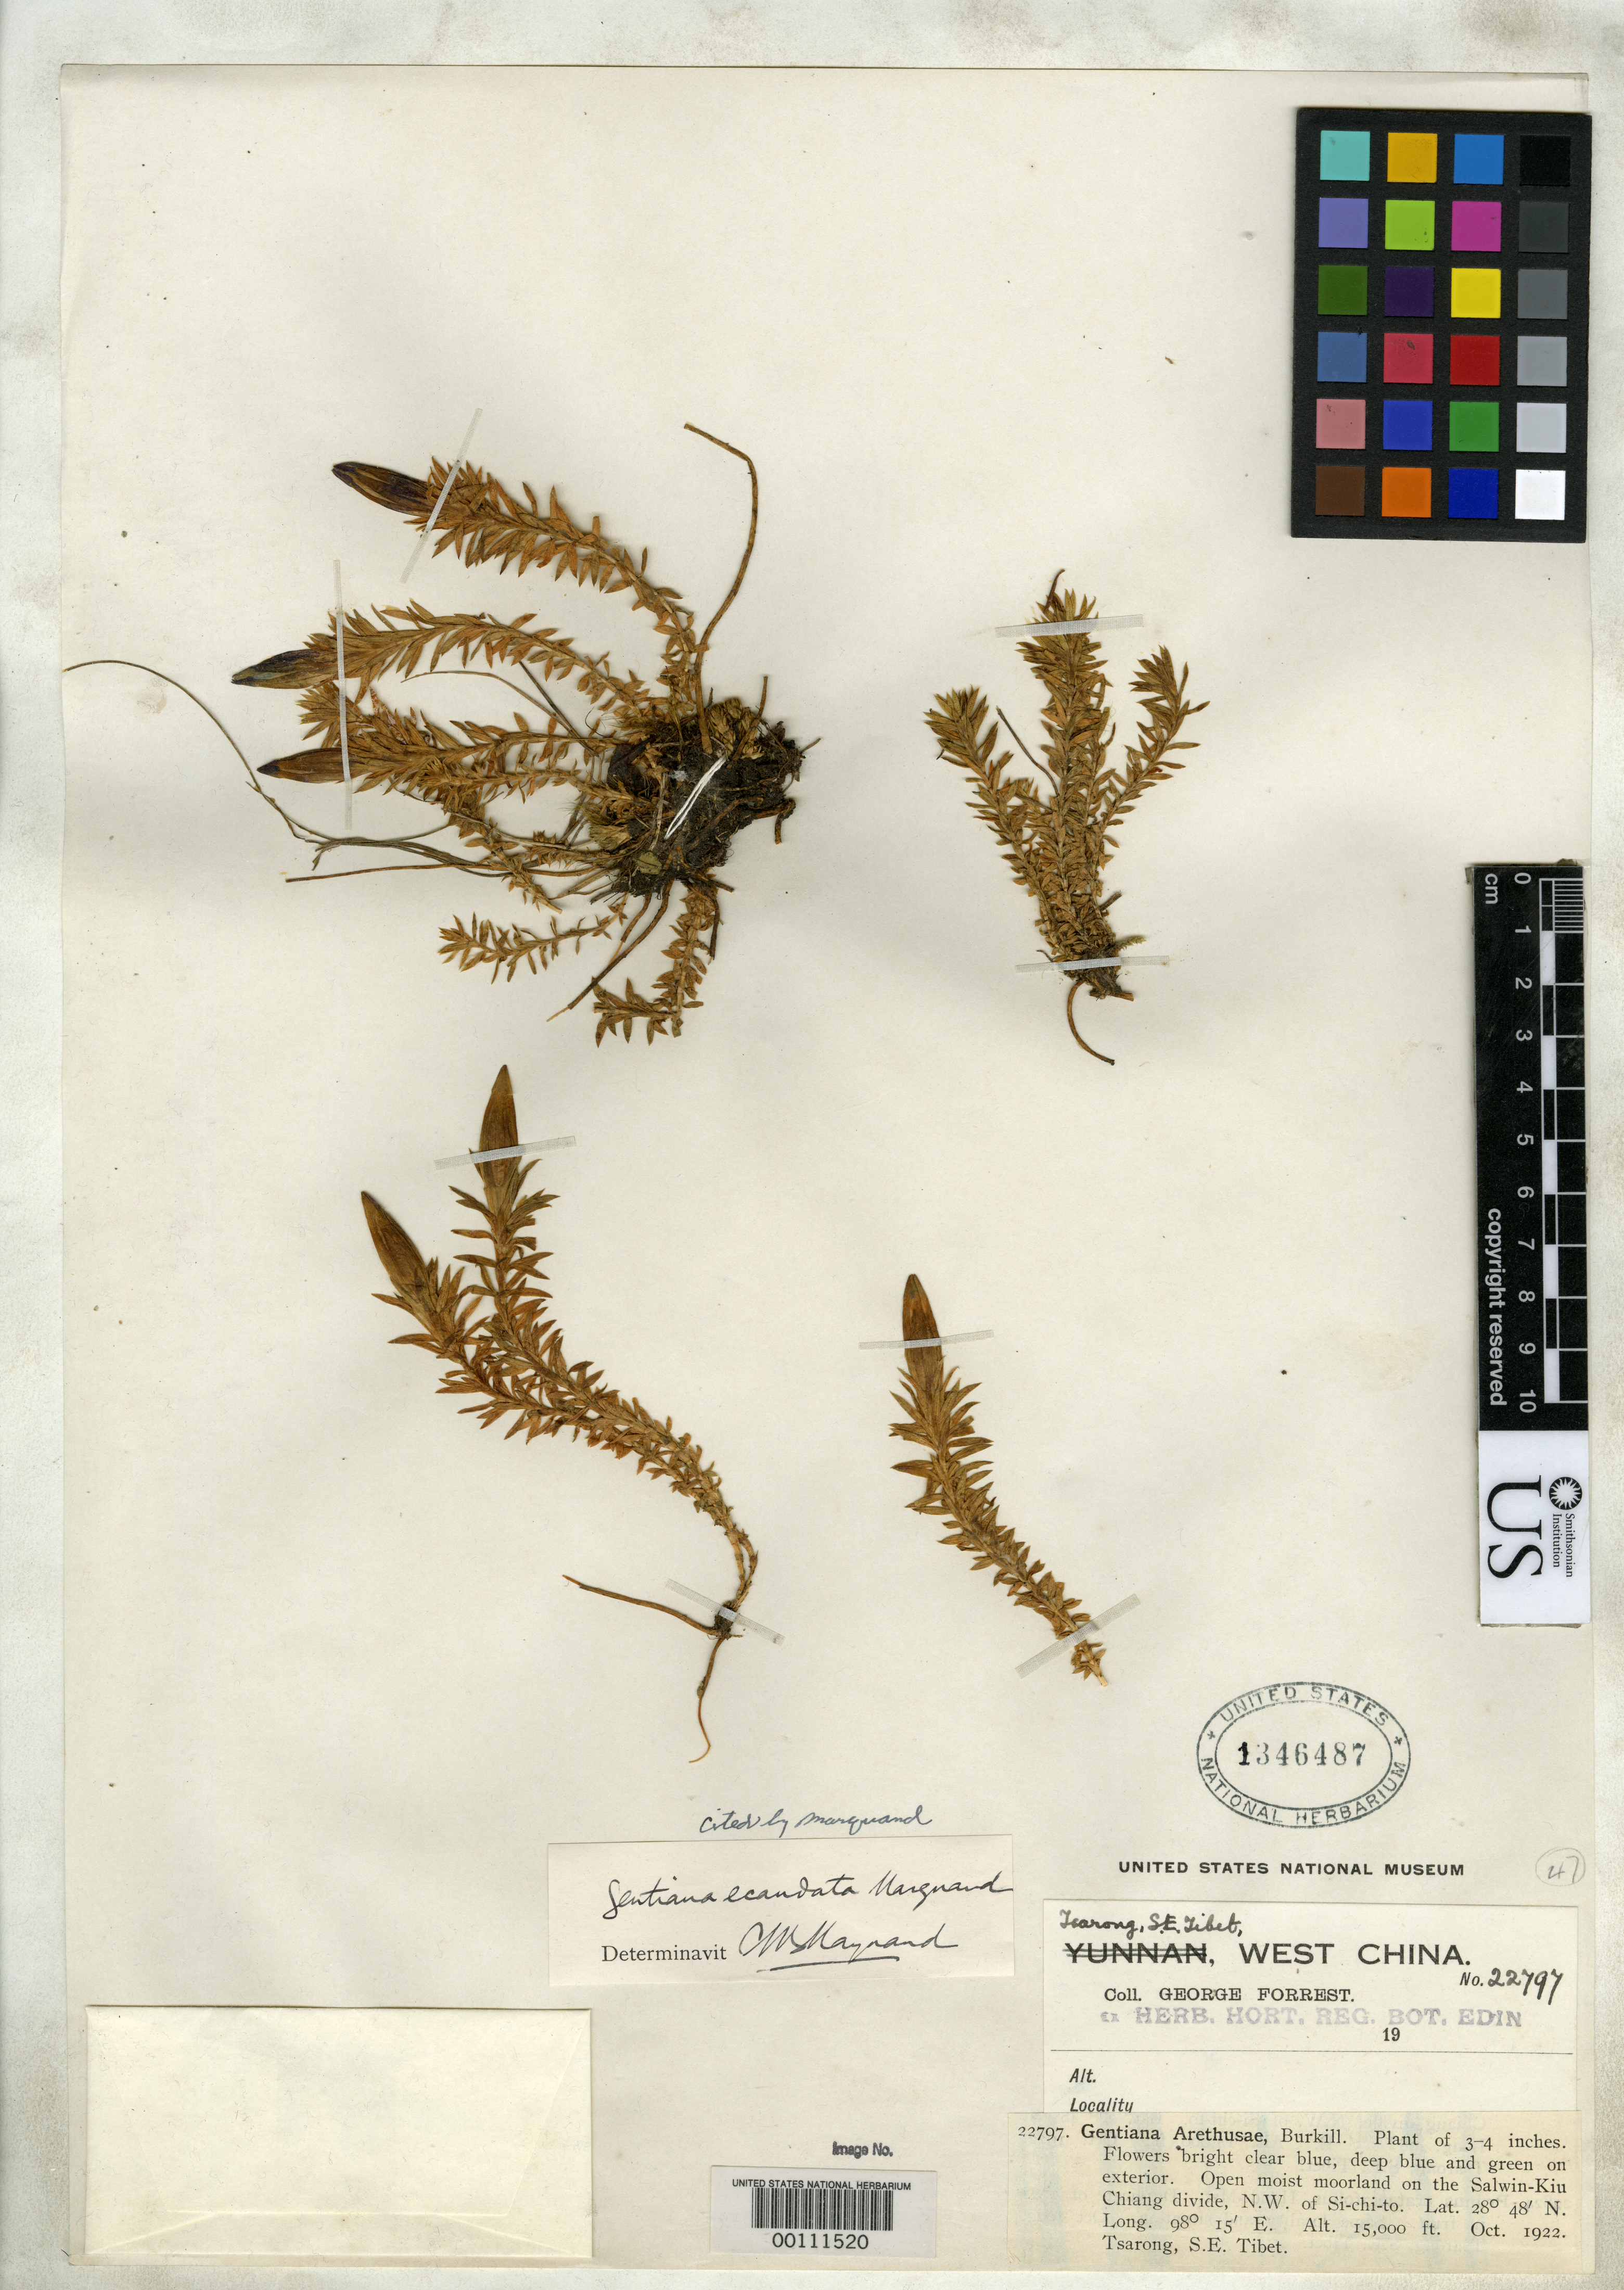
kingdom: Plantae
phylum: Tracheophyta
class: Magnoliopsida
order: Gentianales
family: Gentianaceae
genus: Gentiana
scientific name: Gentiana ecaudata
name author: C. Marquand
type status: Isotype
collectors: G. Forrest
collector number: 22797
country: China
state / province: Xizang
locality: Tsarong, Salween-Kiuchang divide, NW of Si-chi-to.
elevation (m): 4500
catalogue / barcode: US 1346487